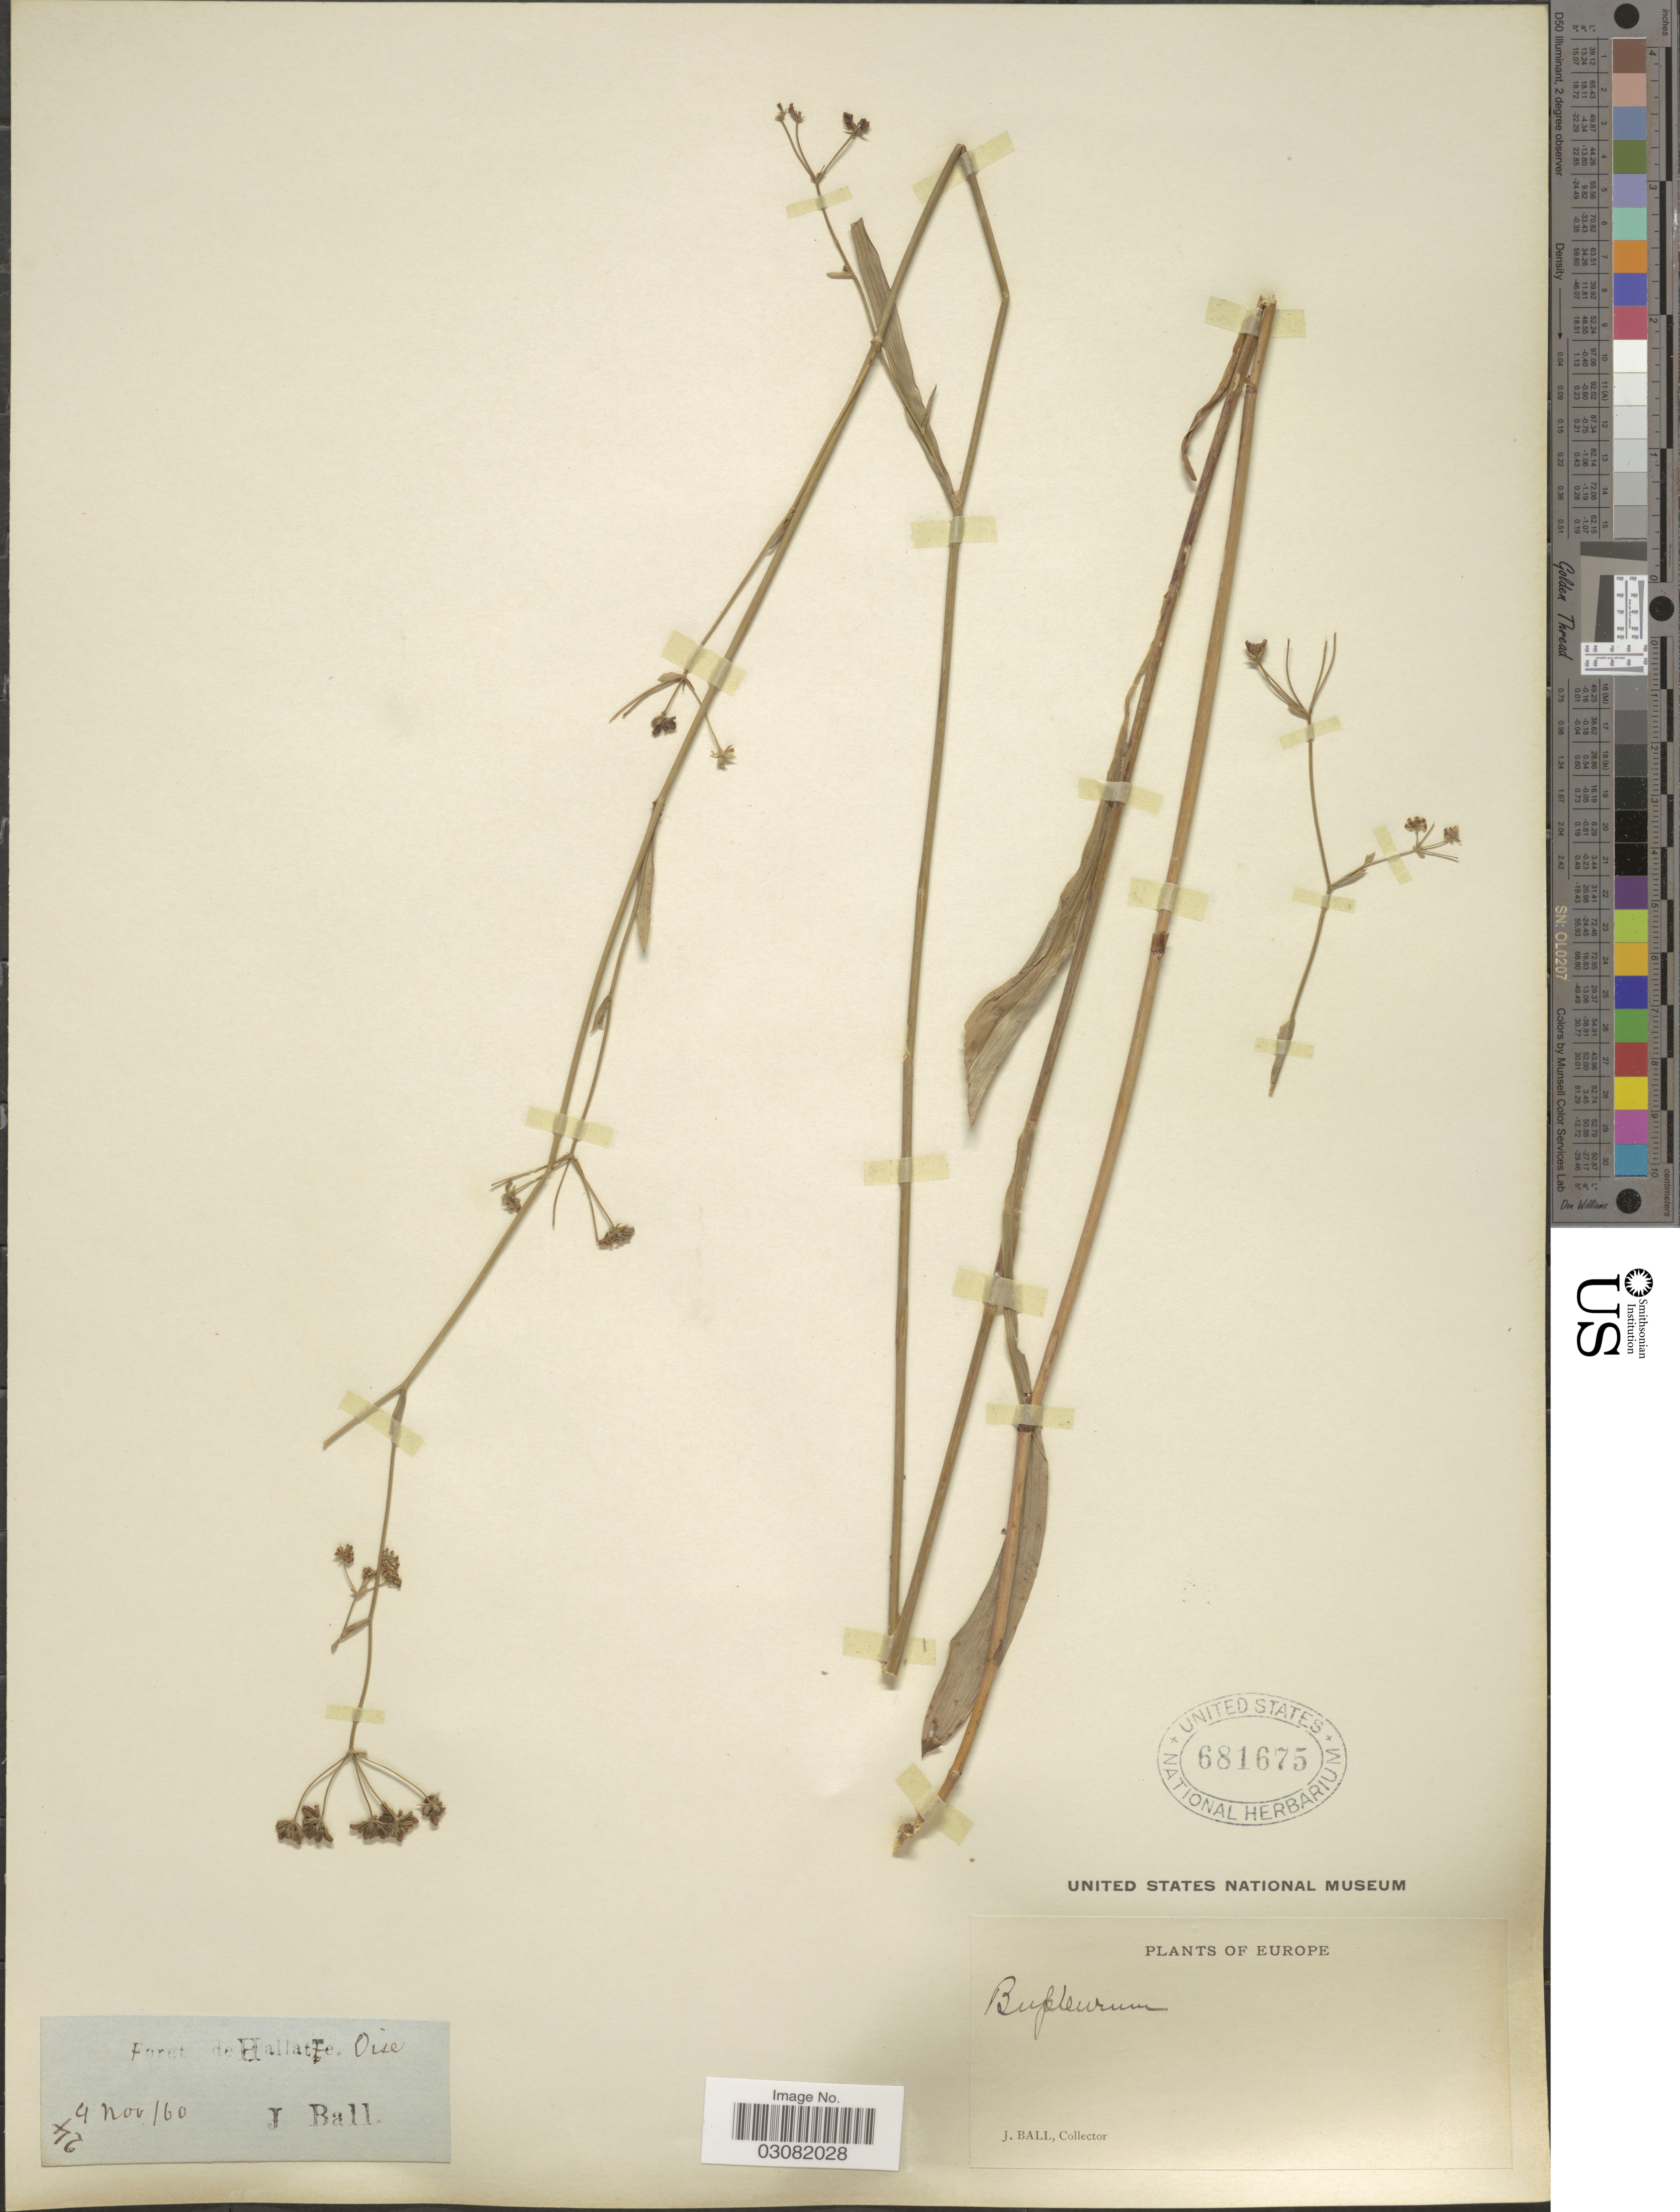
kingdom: Plantae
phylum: Tracheophyta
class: Magnoliopsida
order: Apiales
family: Apiaceae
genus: Bupleurum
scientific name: Bupleurum sp.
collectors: J. Ball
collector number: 24?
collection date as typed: Transcribed d/m/y: 4/11/60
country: France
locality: Foret de Hallatte. Oise. Europe.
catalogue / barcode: US 681675